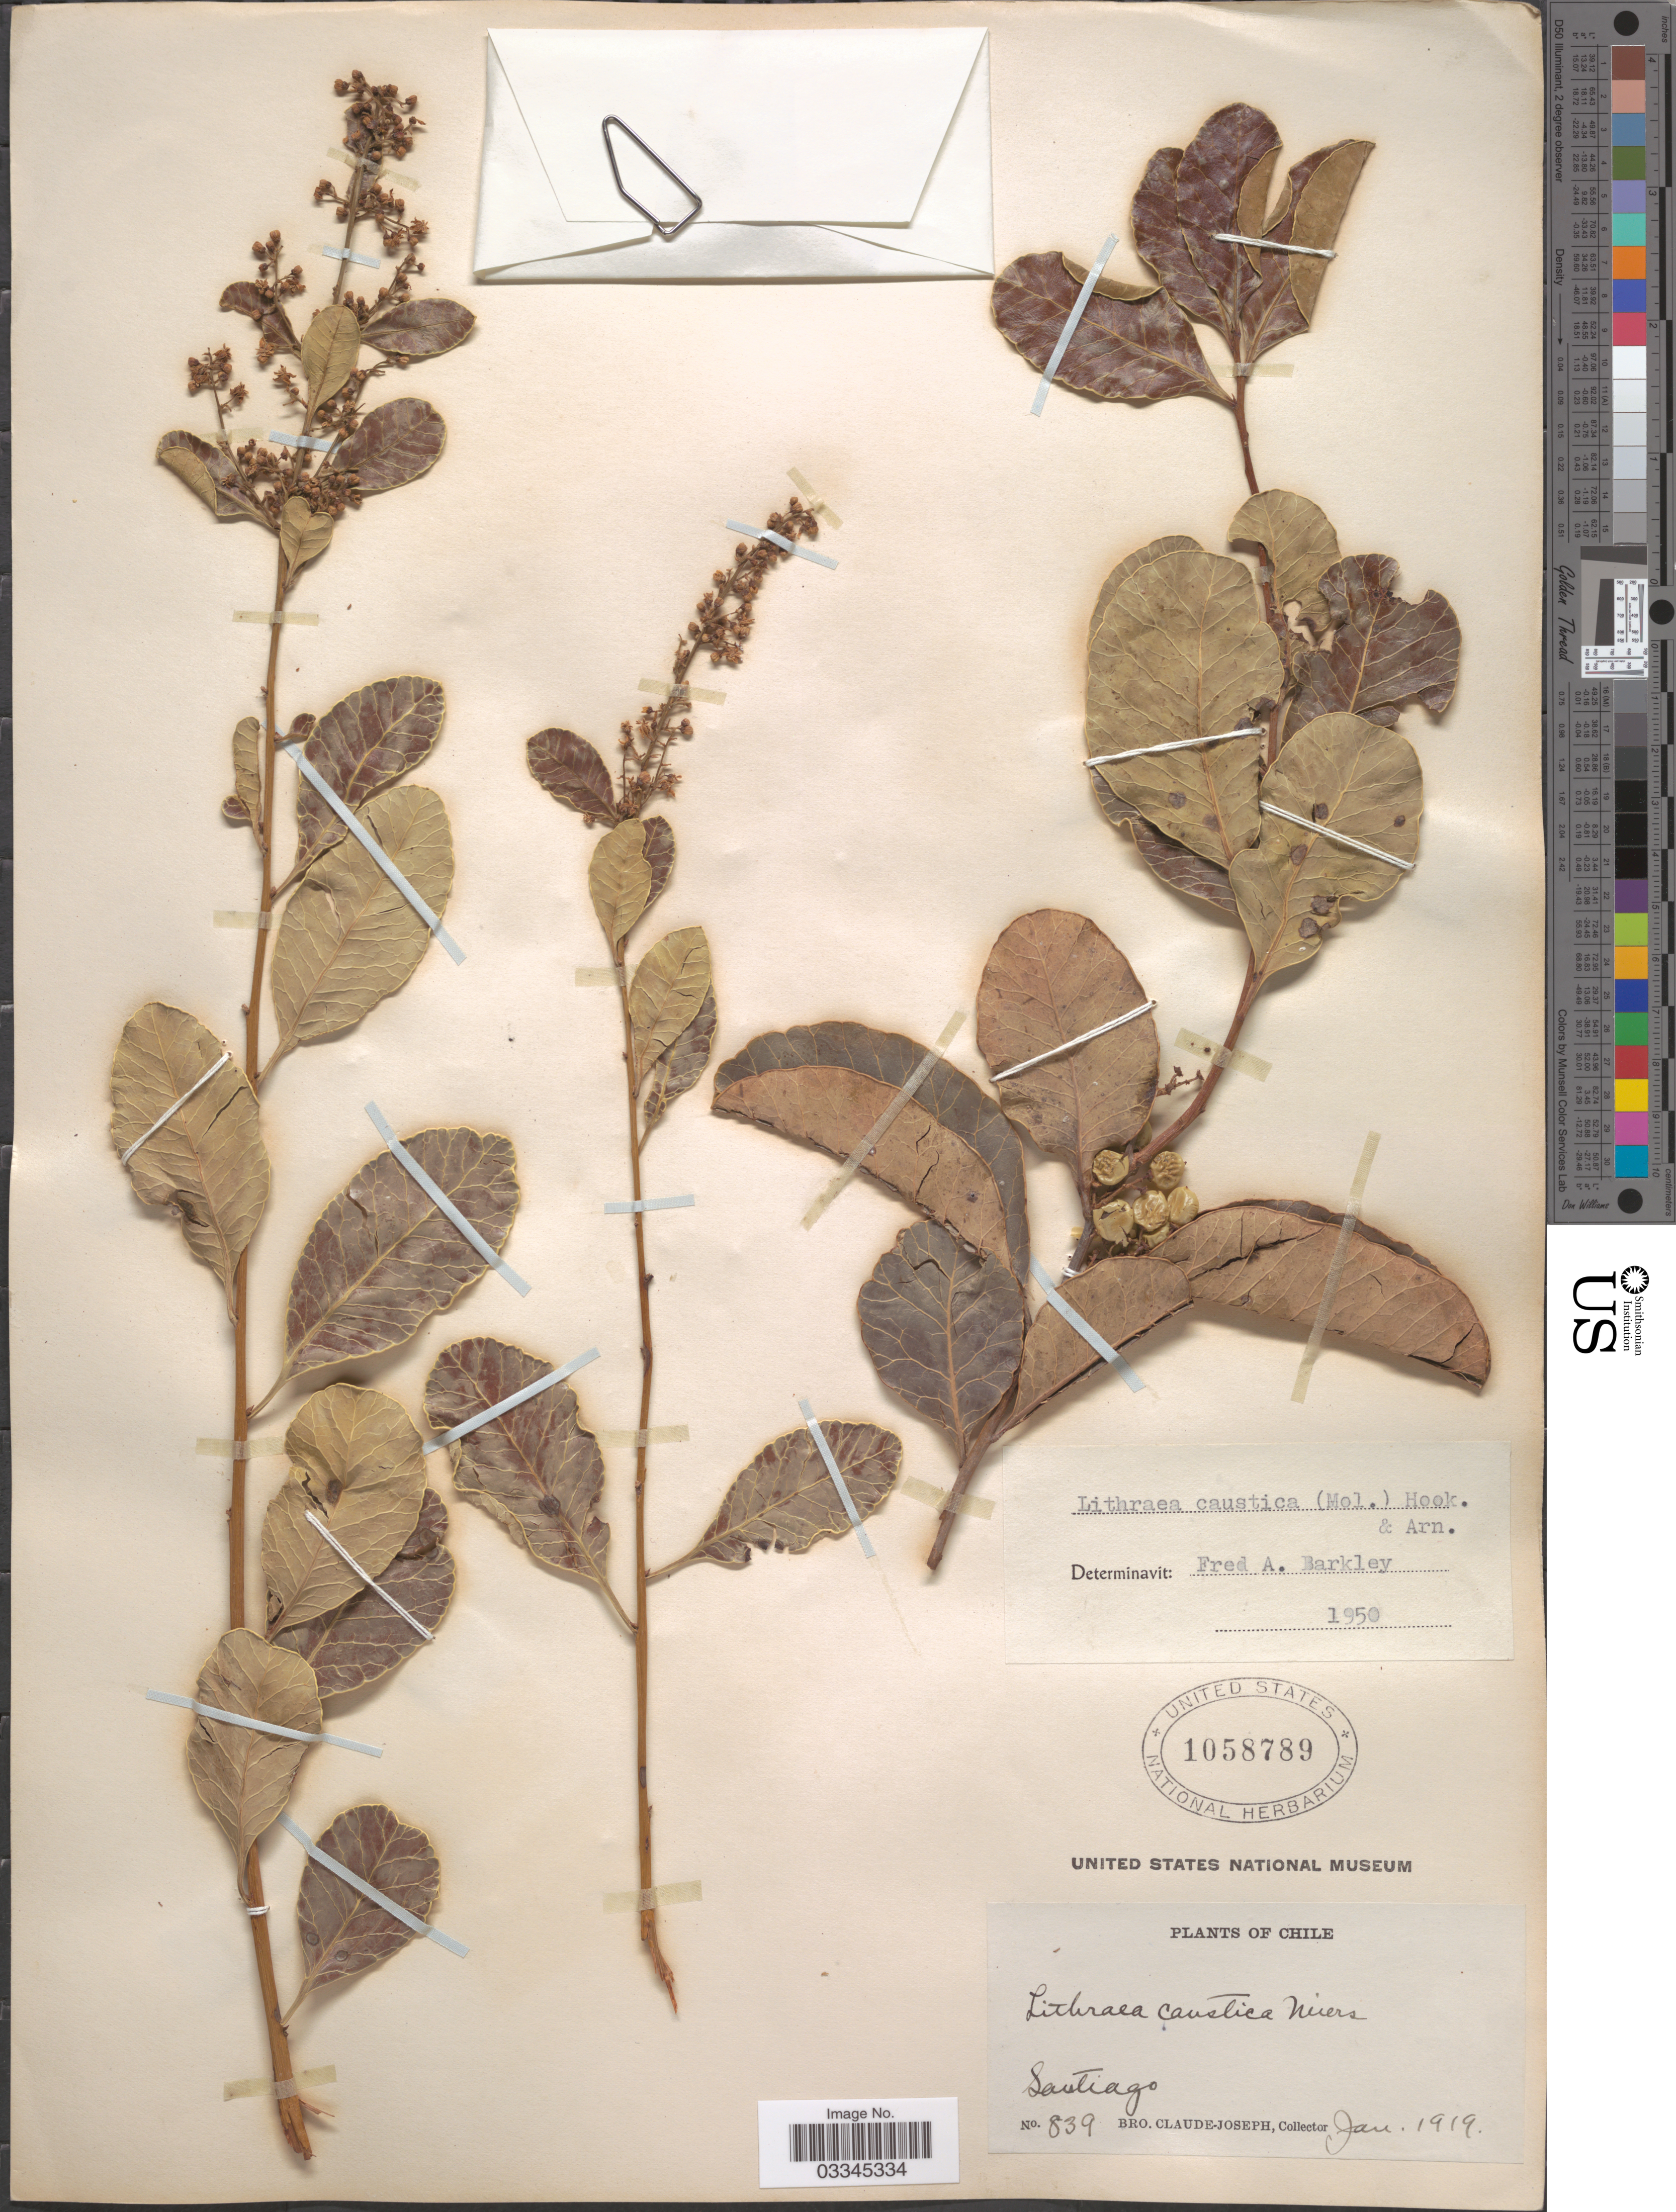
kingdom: Plantae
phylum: Tracheophyta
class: Magnoliopsida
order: Sapindales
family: Anacardiaceae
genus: Lithraea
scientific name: Lithraea caustica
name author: (Molina) Hook. & Arn.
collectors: Bro. Claude-Joseph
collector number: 839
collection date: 1919-01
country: Chile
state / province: Región Metropolitana (RM)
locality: Santiago.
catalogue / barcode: US 1058789